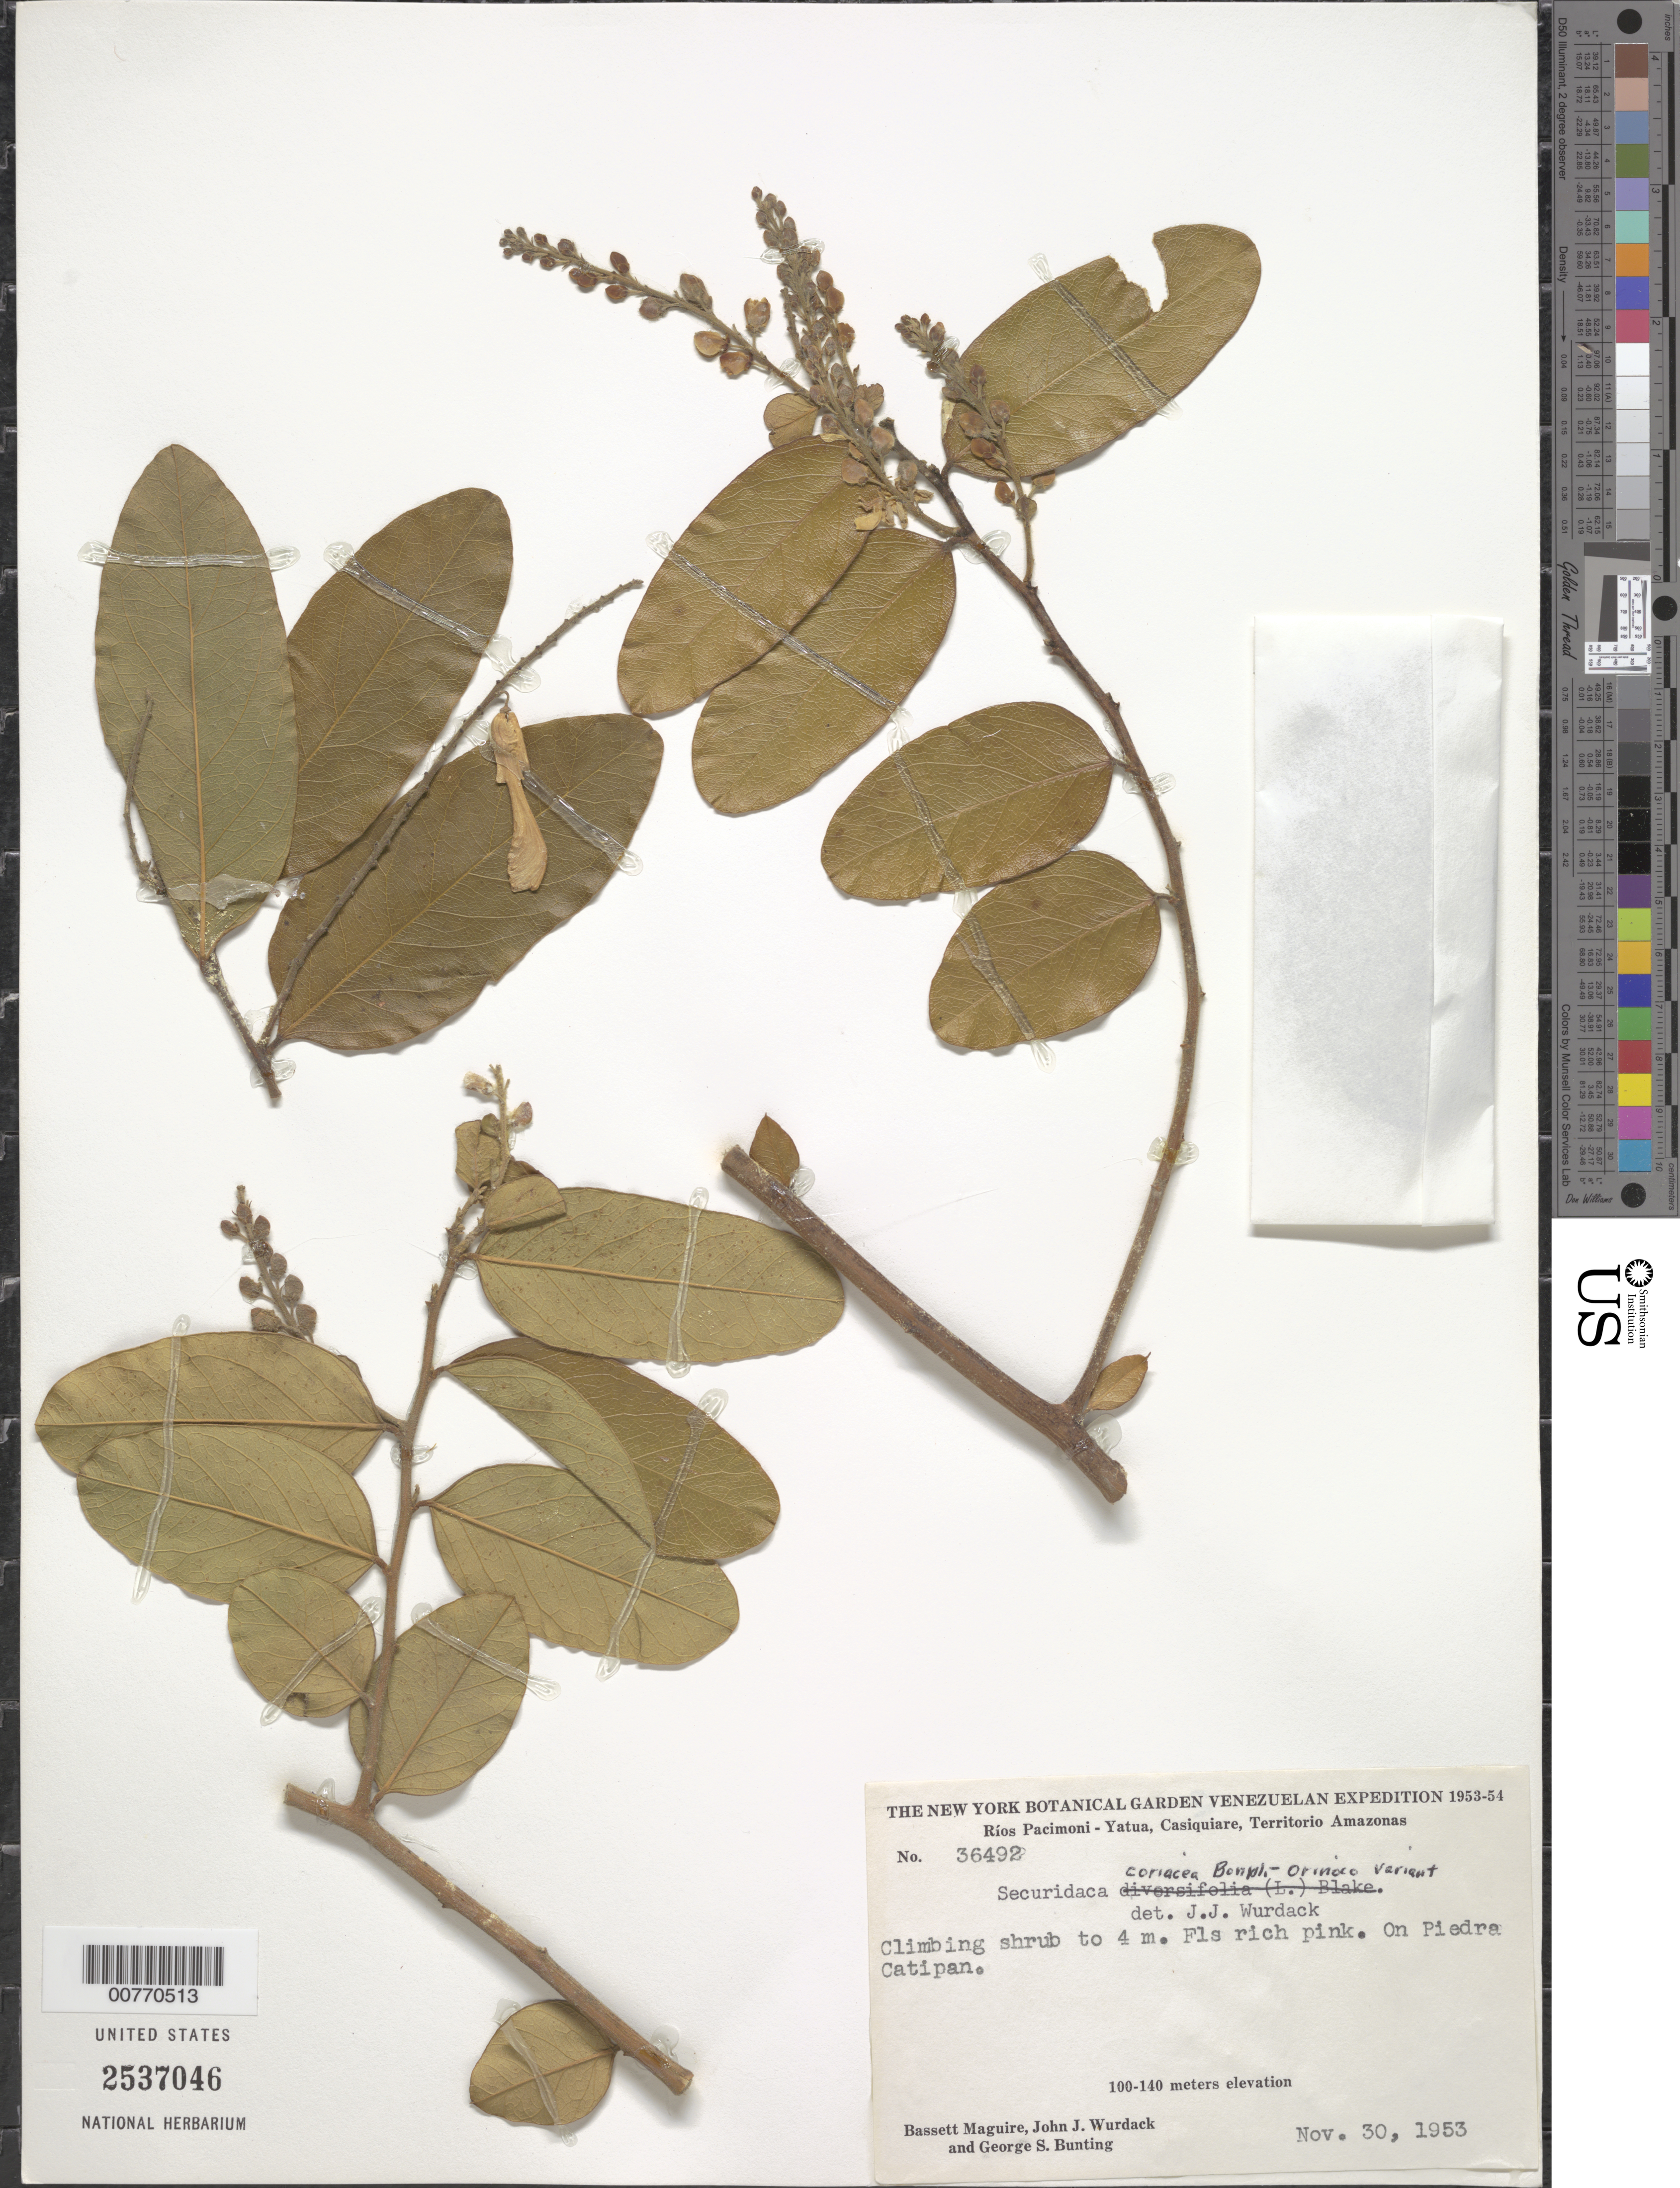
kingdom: Plantae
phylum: Tracheophyta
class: Magnoliopsida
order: Fabales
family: Polygalaceae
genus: Securidaca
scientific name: Securidaca coriacea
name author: Bonpl. ex Steud.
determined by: Wurdack, John J., (US), US (UNITED STATES)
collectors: B. Maguire, J. J. Wurdack & G. S. Bunting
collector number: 36492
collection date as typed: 30-Nov-53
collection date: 1953-11-30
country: Venezuela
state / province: Amazonas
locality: Piedra Catipán; Ríos Pacimoni-Yatua, Casiquiare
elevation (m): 100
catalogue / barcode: US 2537046